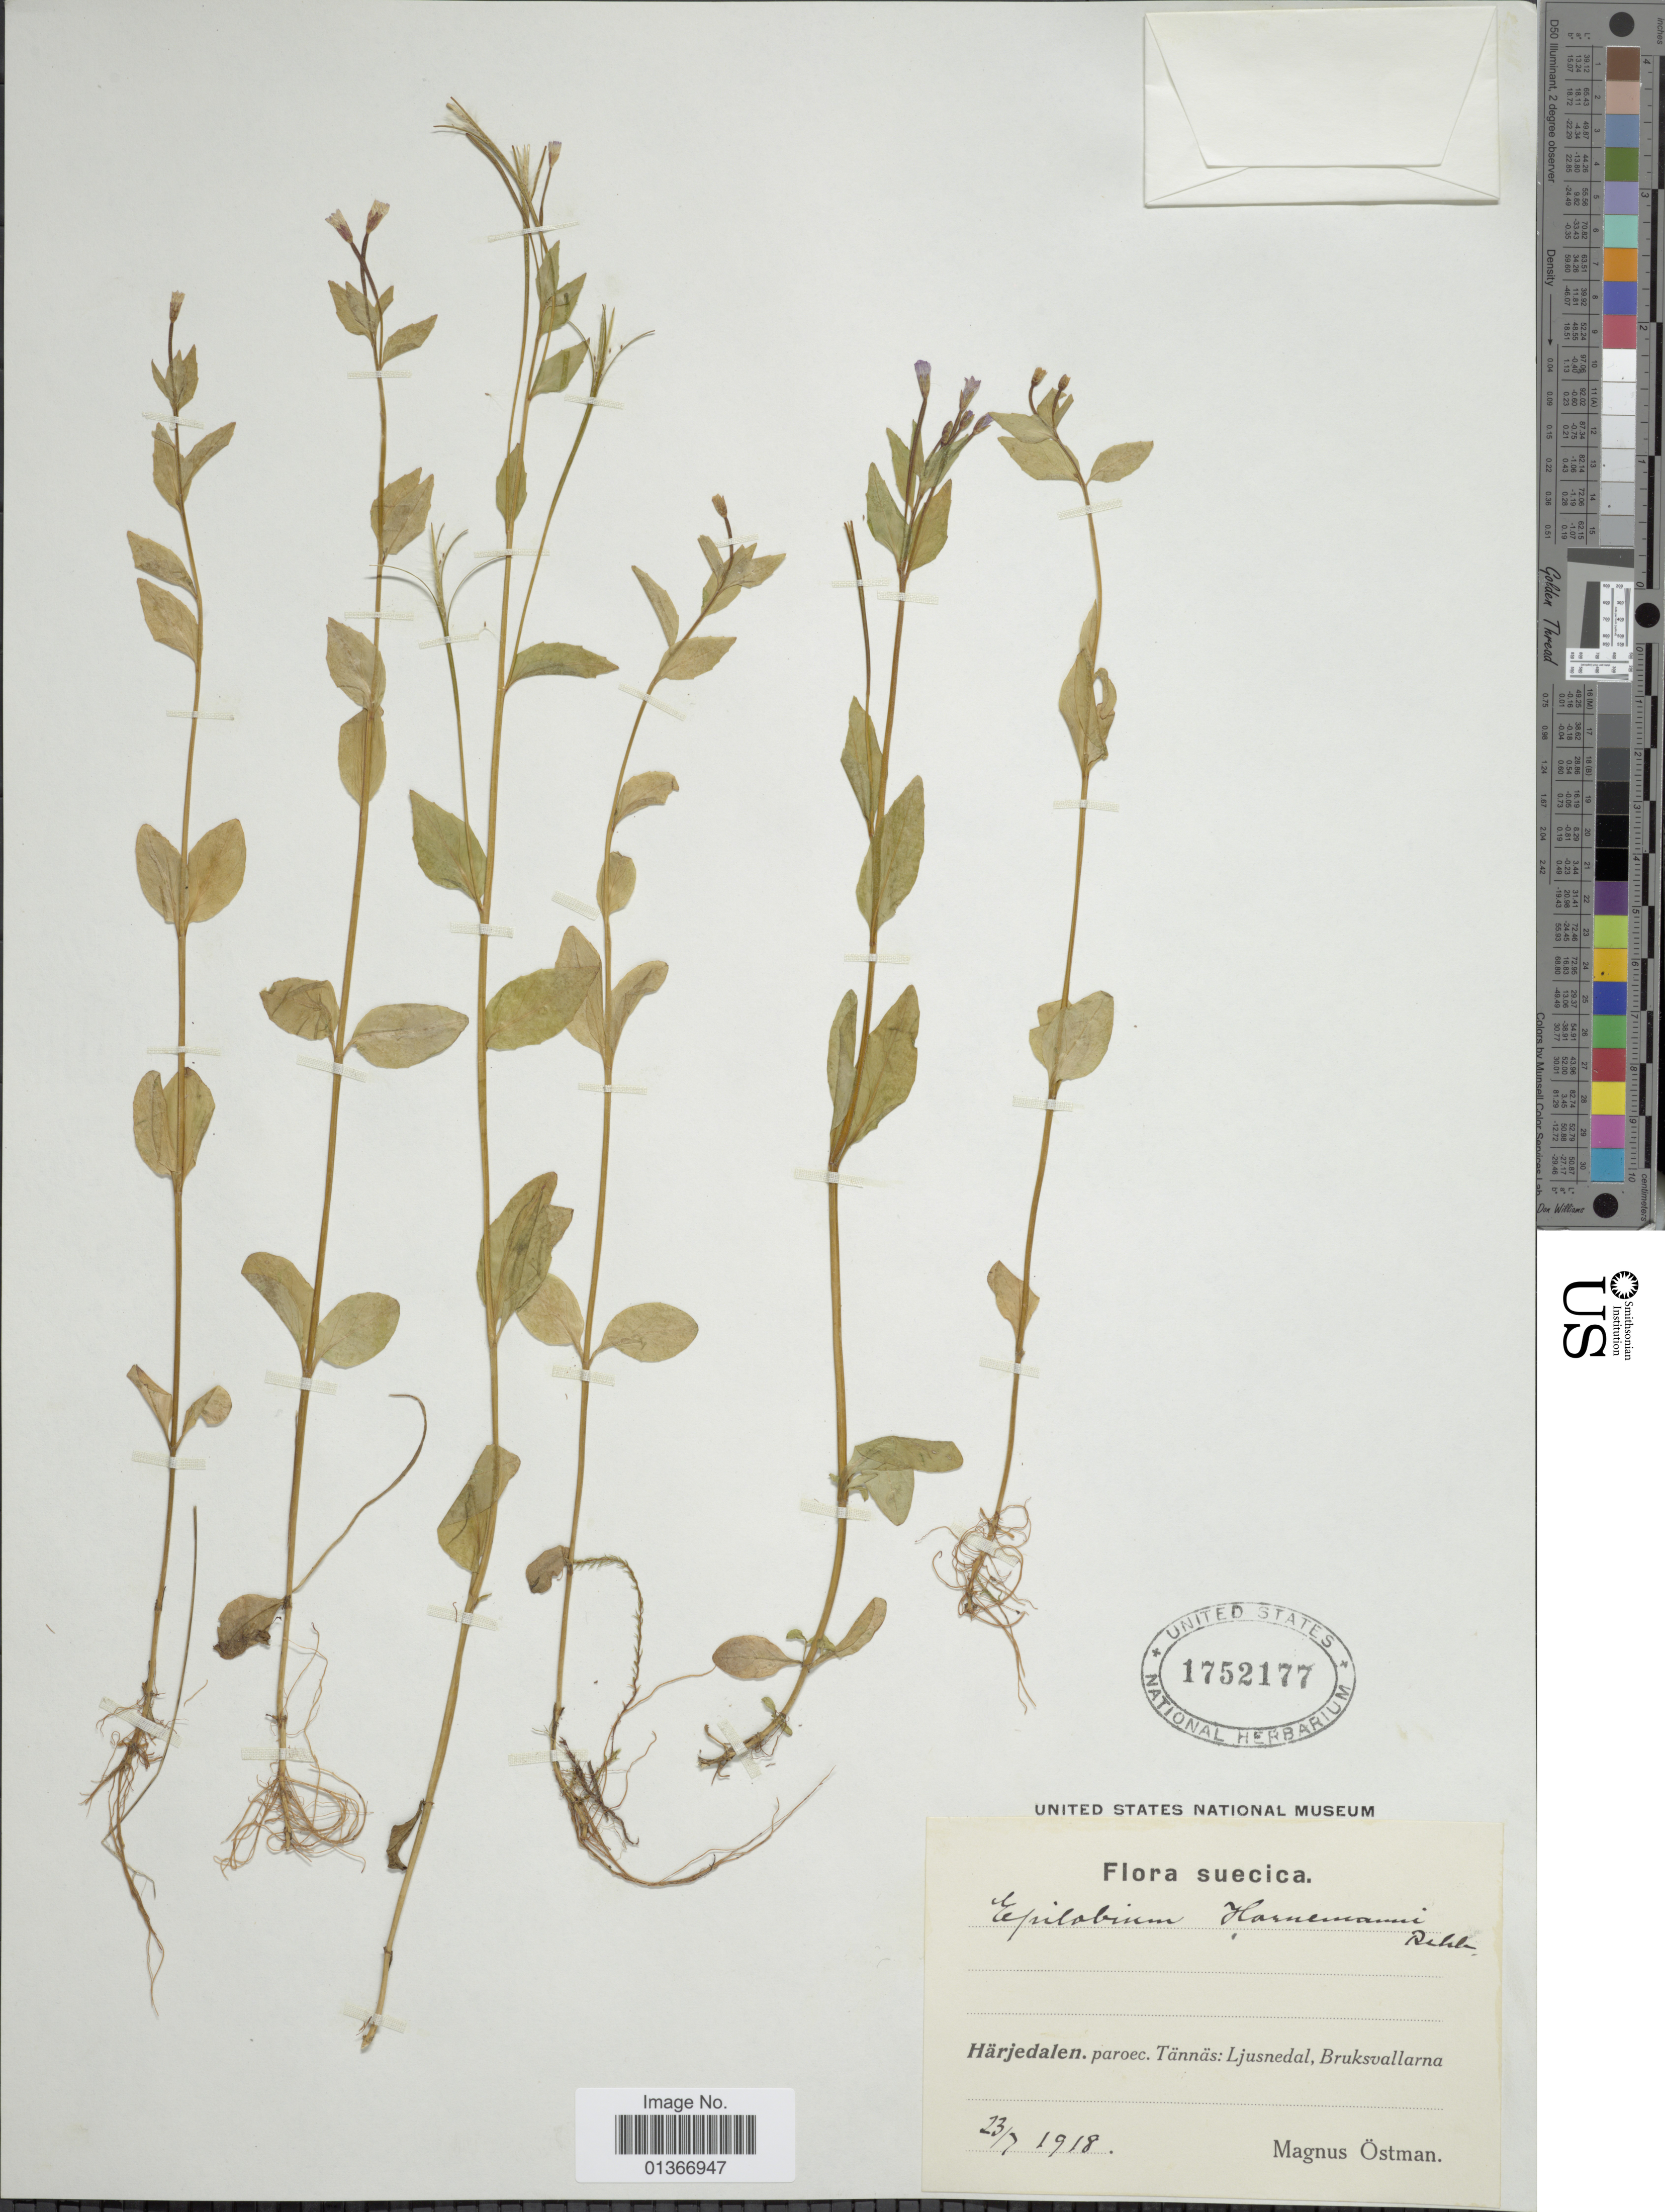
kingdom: Plantae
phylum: Tracheophyta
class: Magnoliopsida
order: Myrtales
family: Onagraceae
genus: Epilobium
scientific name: Epilobium hornemannii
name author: Rchb.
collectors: M. Östman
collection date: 1918-07-23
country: Sweden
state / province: Jamtland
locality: Suecica. Härjedalen. paroec. Tännäs: Ljusnedal, Bruksvallarna.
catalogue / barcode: US 1752177